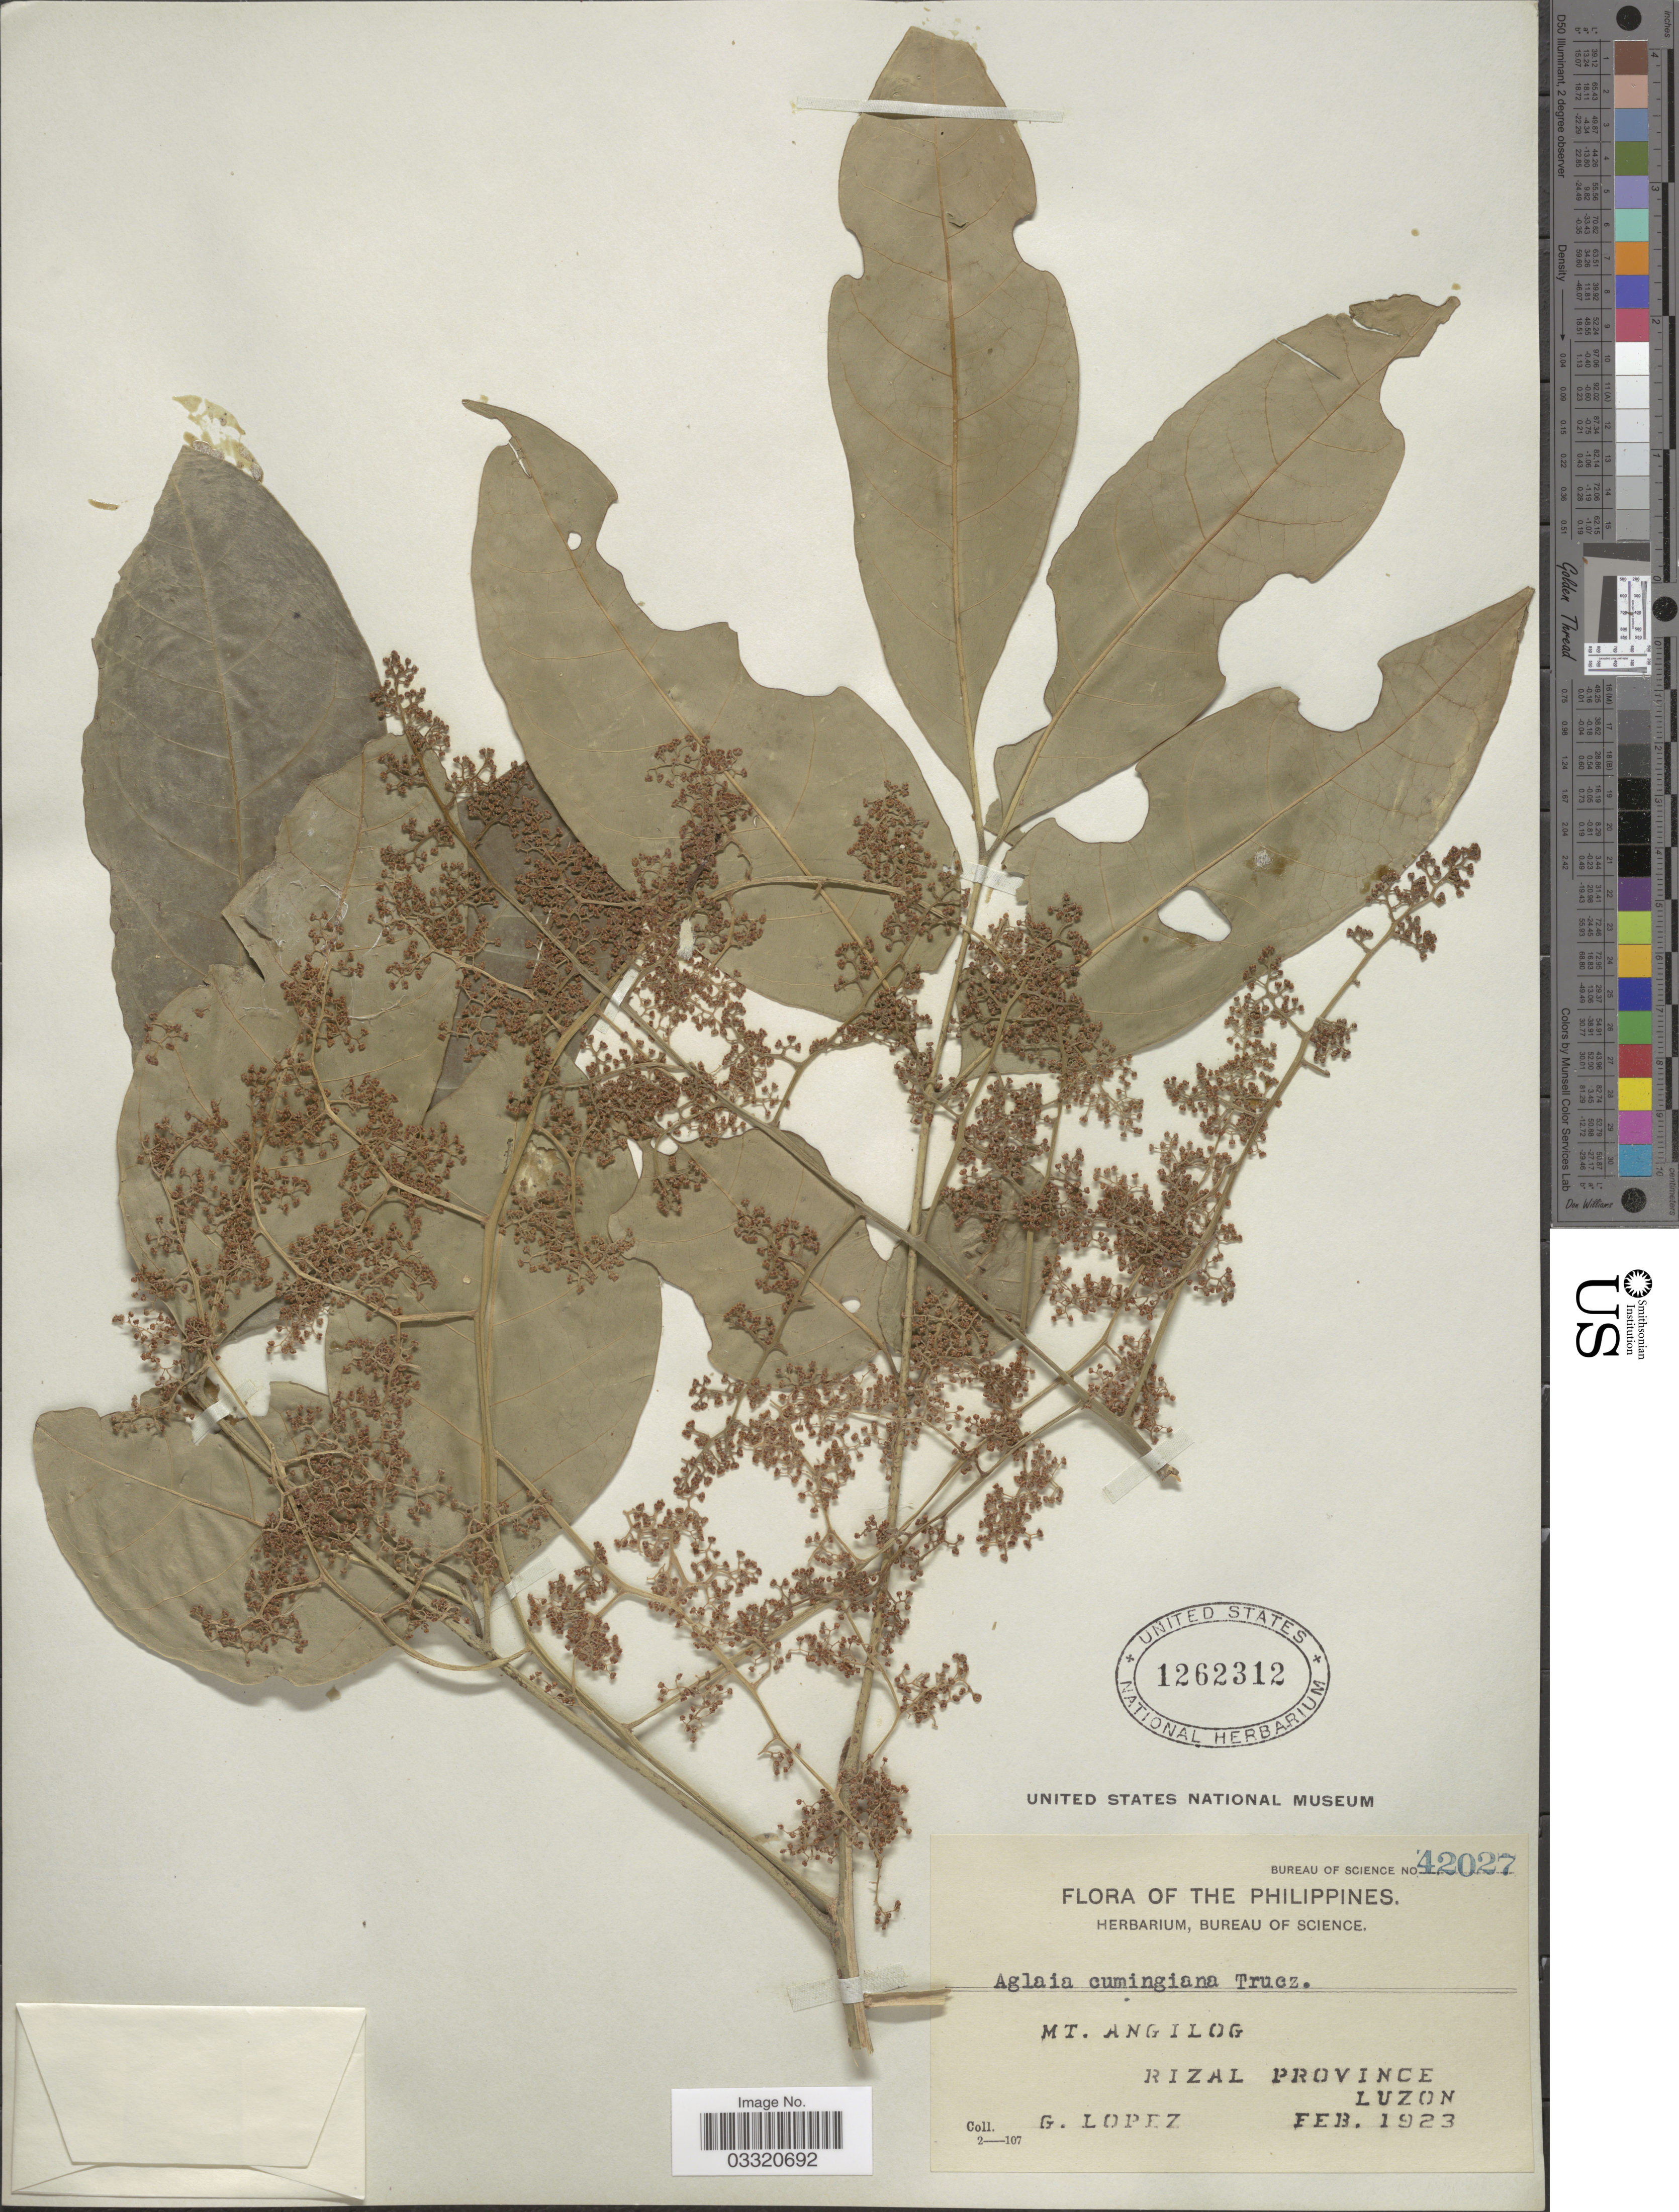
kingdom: Plantae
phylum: Tracheophyta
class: Magnoliopsida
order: Sapindales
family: Meliaceae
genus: Aglaia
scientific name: Aglaia cumingiana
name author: Turcz.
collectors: G. Lopéz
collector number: Bureau of Science 42027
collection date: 1923-02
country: Philippines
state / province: Calabarzon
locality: Mt. Angilog, Rizal Province, Luzon.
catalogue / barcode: US 1262312